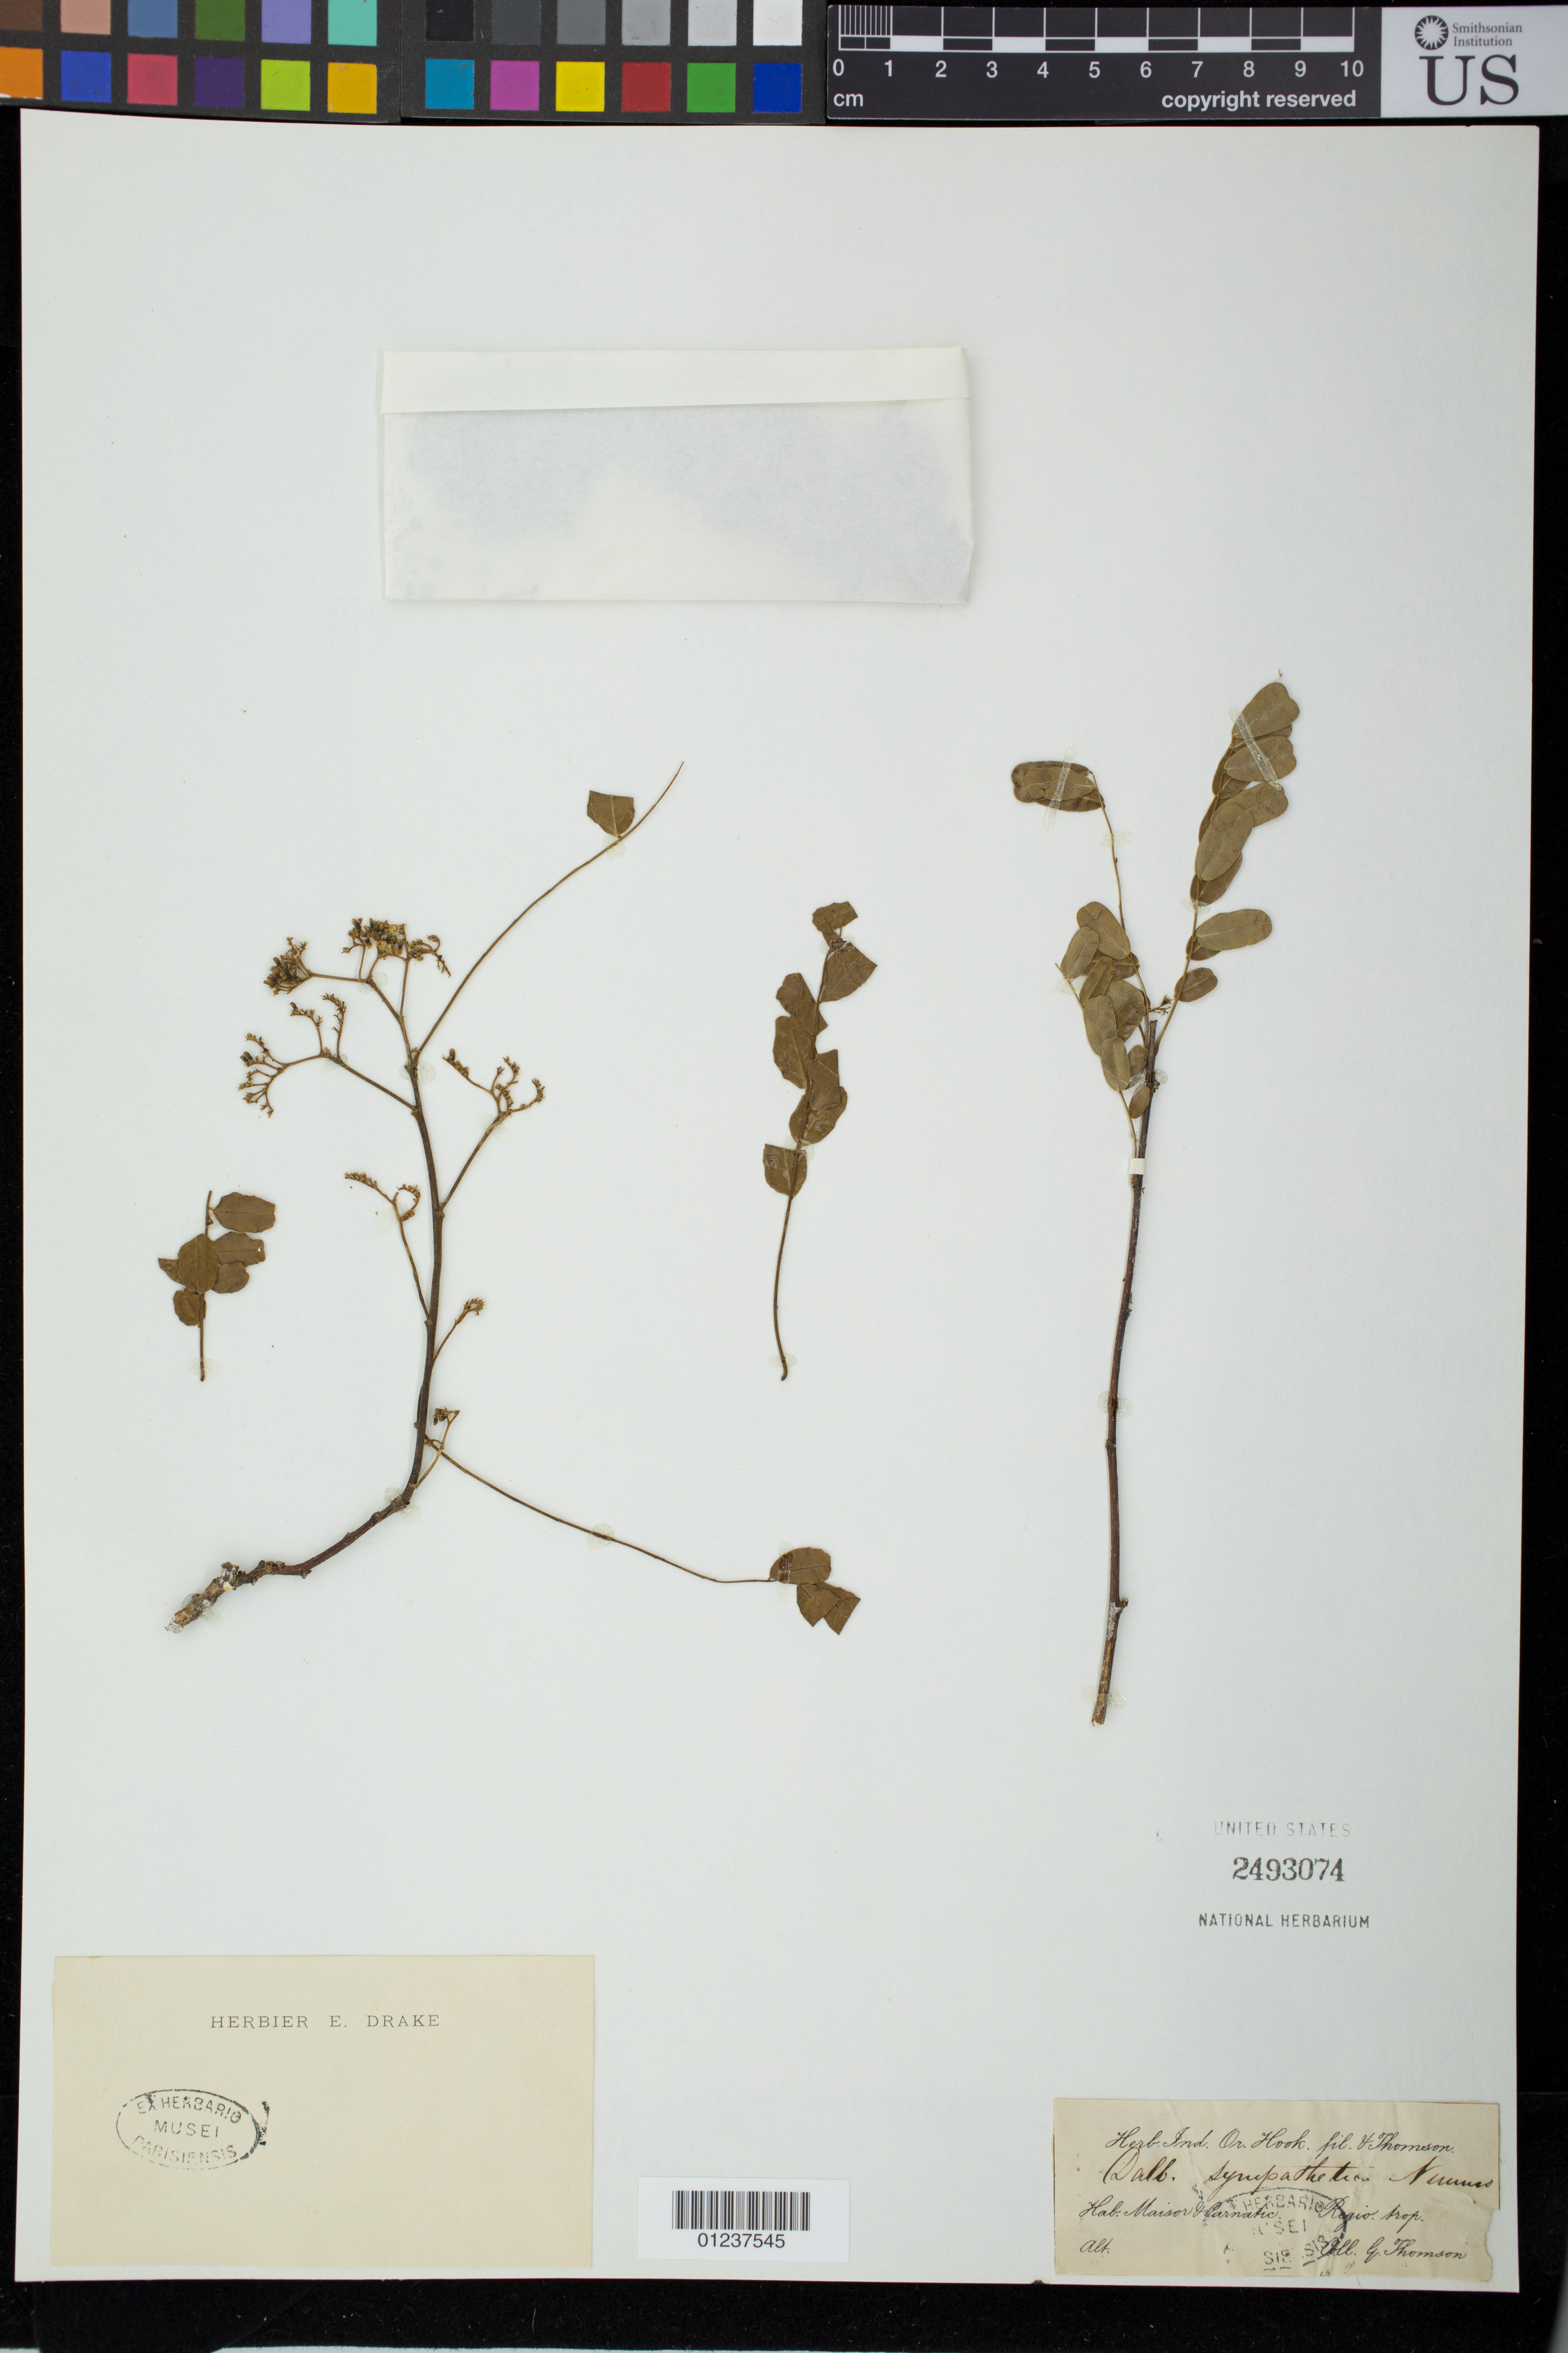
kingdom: Plantae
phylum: Tracheophyta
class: Magnoliopsida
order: Fabales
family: Fabaceae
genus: Dalbergia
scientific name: Dalbergia sympathetica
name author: Nimmo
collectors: G. Thomson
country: India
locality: Regio. trop.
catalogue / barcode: US 2493074